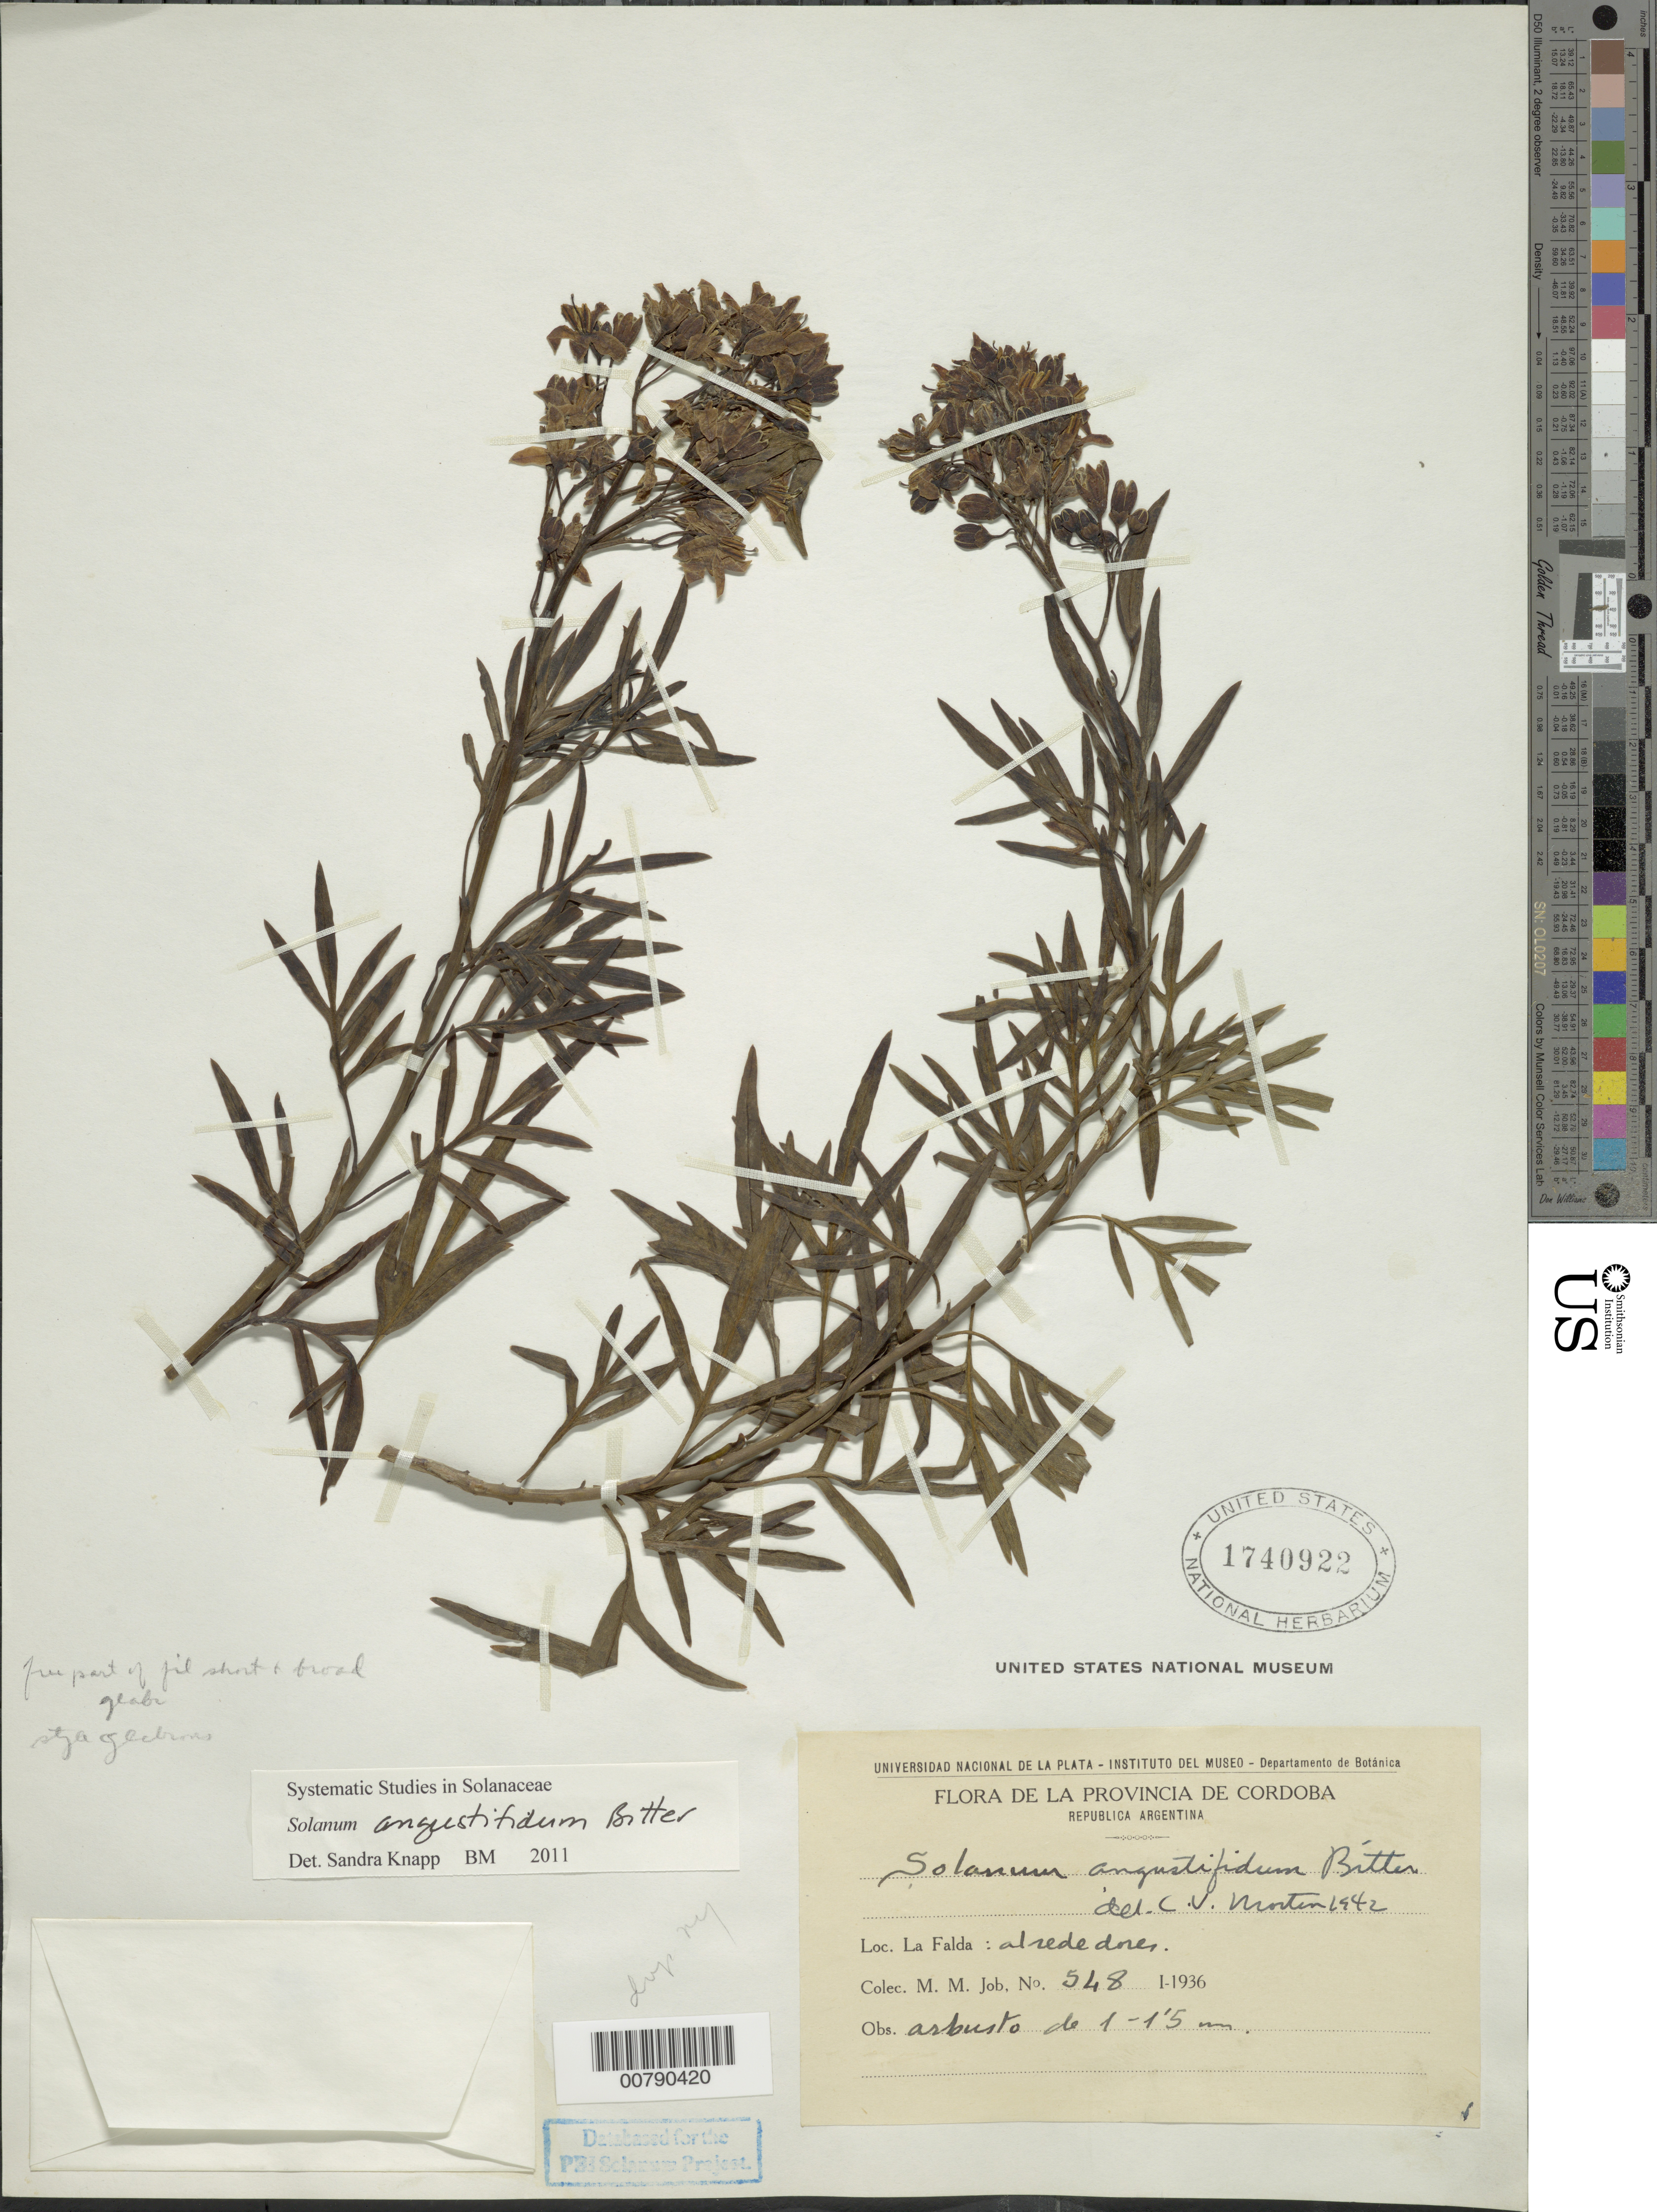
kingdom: Plantae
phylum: Tracheophyta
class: Magnoliopsida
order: Solanales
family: Solanaceae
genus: Solanum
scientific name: Solanum angustifidum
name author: Bitter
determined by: Knapp, S. D.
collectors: M. Job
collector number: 548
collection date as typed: Jan 1936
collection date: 1936-01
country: Argentina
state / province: Córdoba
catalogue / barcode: US 1740922